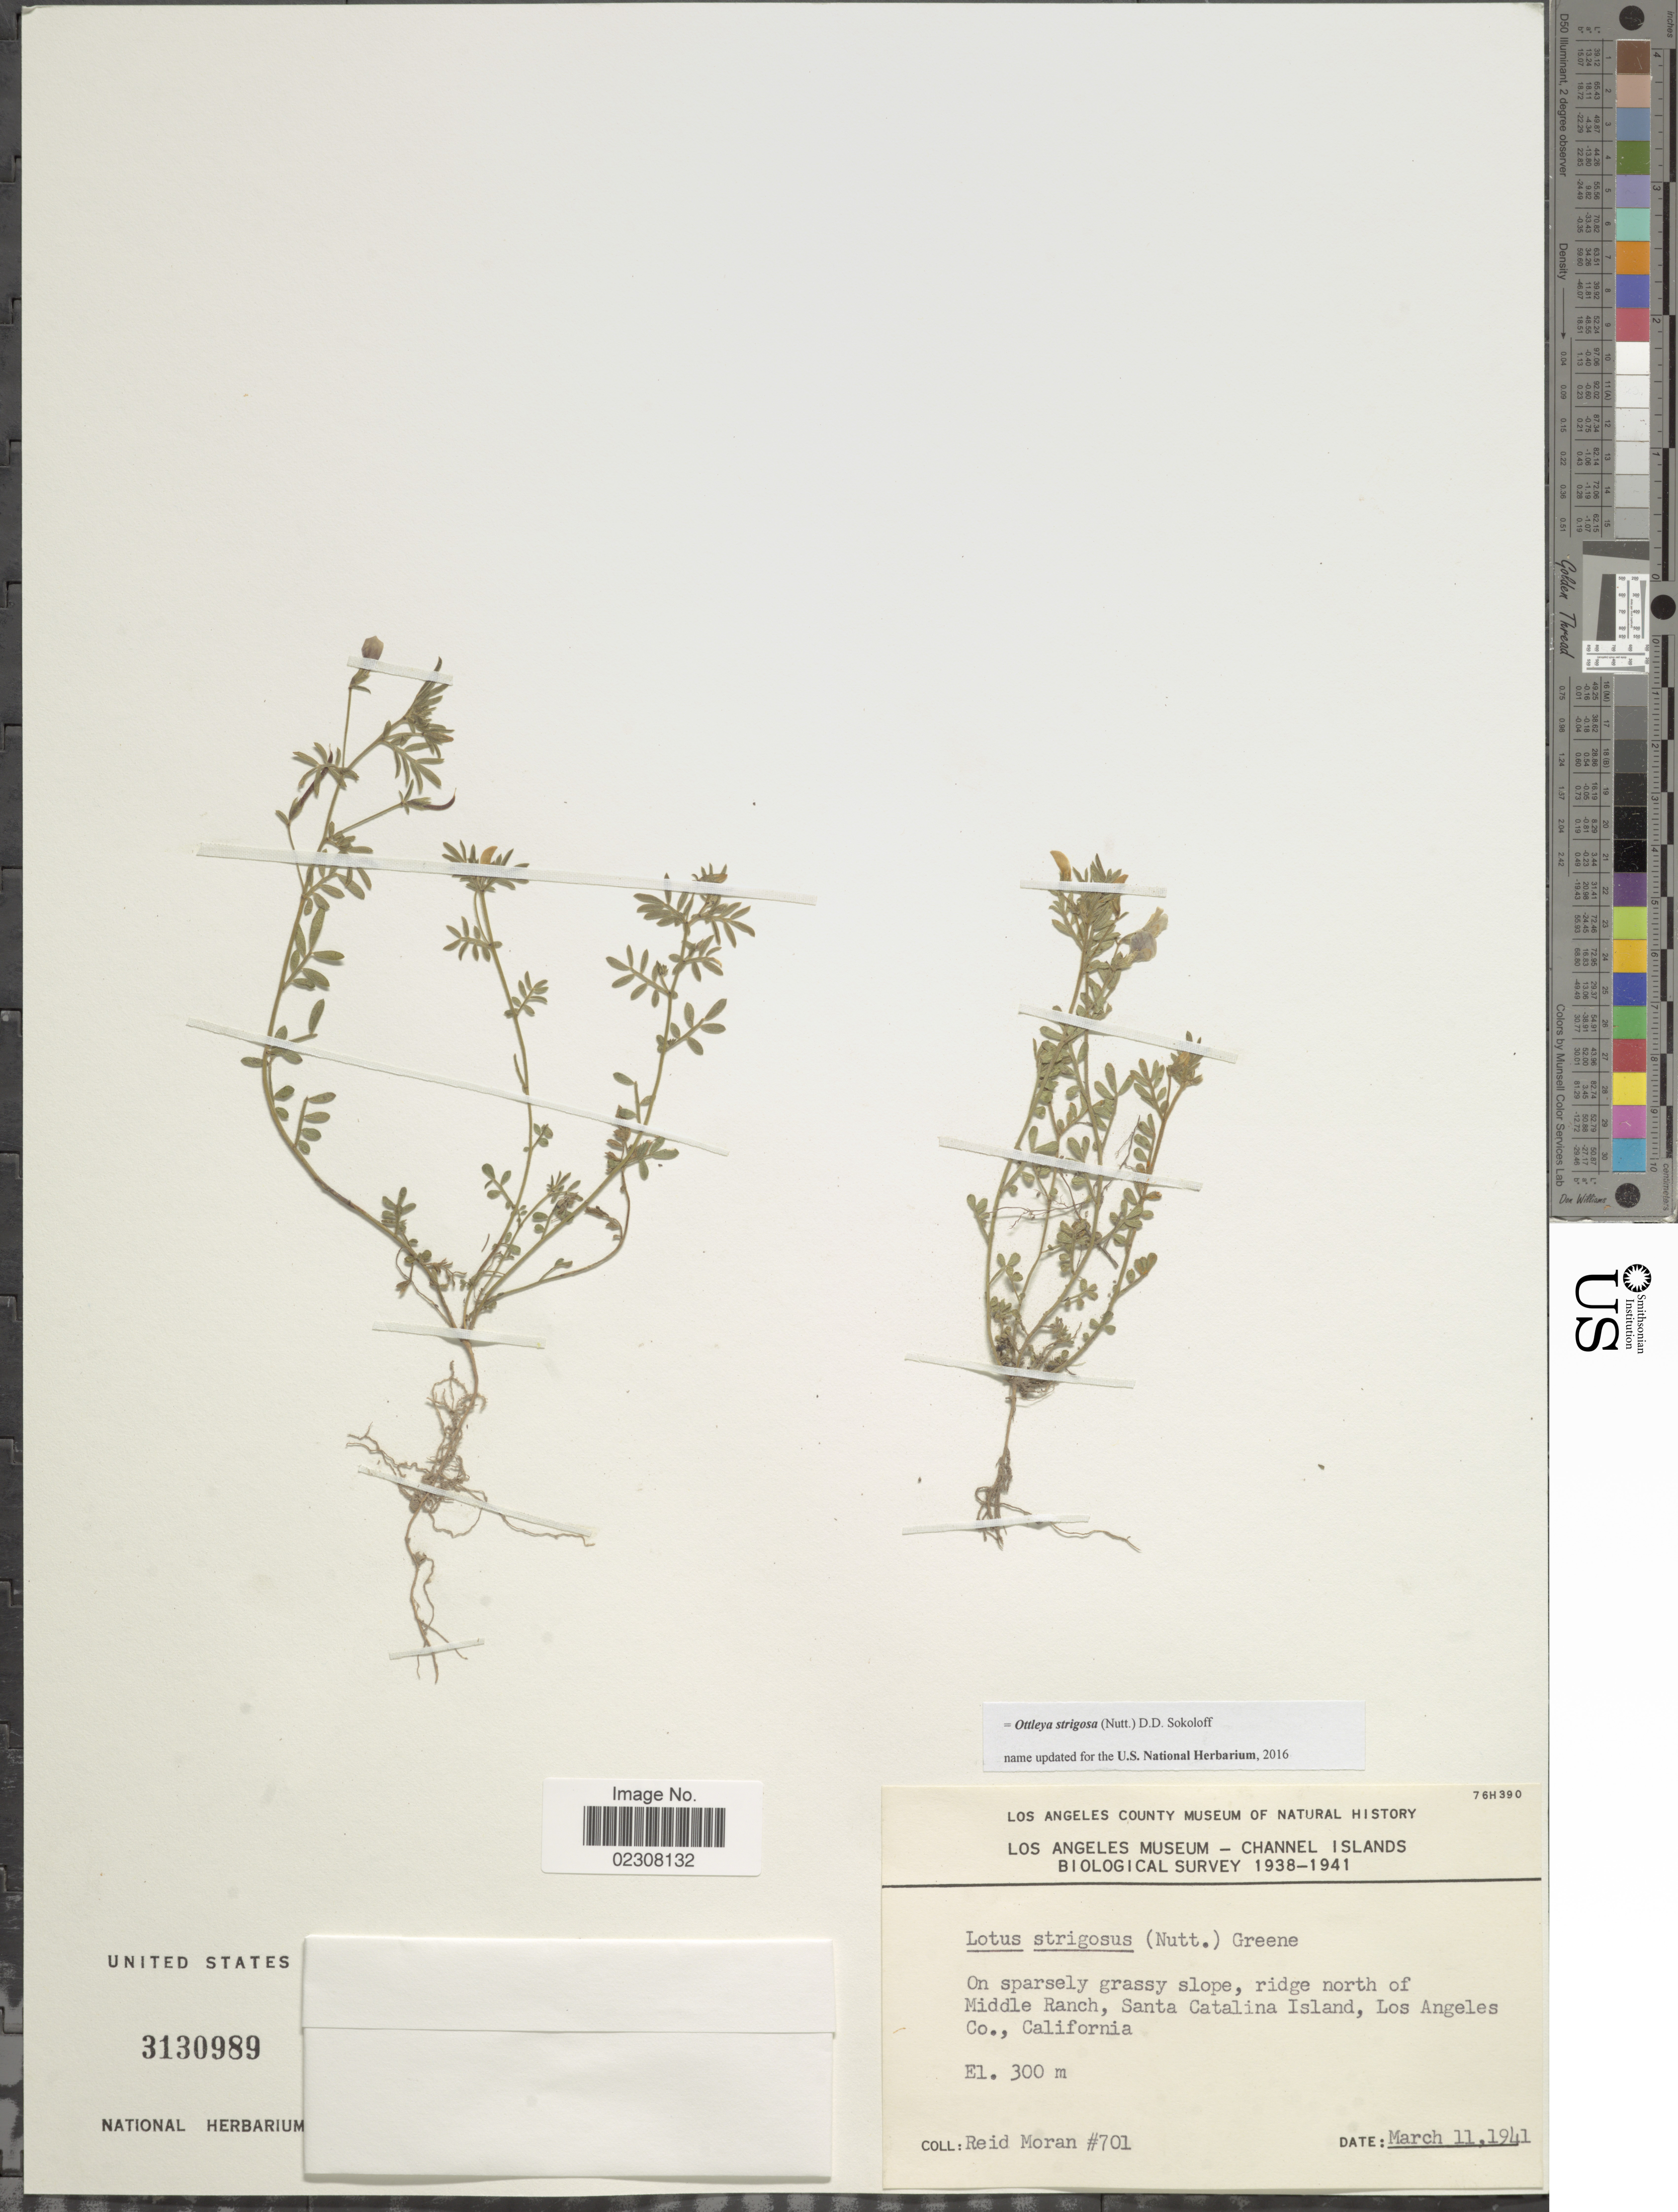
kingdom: Plantae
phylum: Tracheophyta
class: Magnoliopsida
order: Fabales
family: Fabaceae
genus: Ottleya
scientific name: Ottleya strigosa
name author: (Nutt.) D.D. Sokoloff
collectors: R. V. Moran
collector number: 701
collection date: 1941-03-11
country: United States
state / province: California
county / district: Los Angeles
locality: Ridge north of Middle Ranch, Santa Catalina Island, Los Angeles Co.,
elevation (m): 300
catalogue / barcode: US 3130989